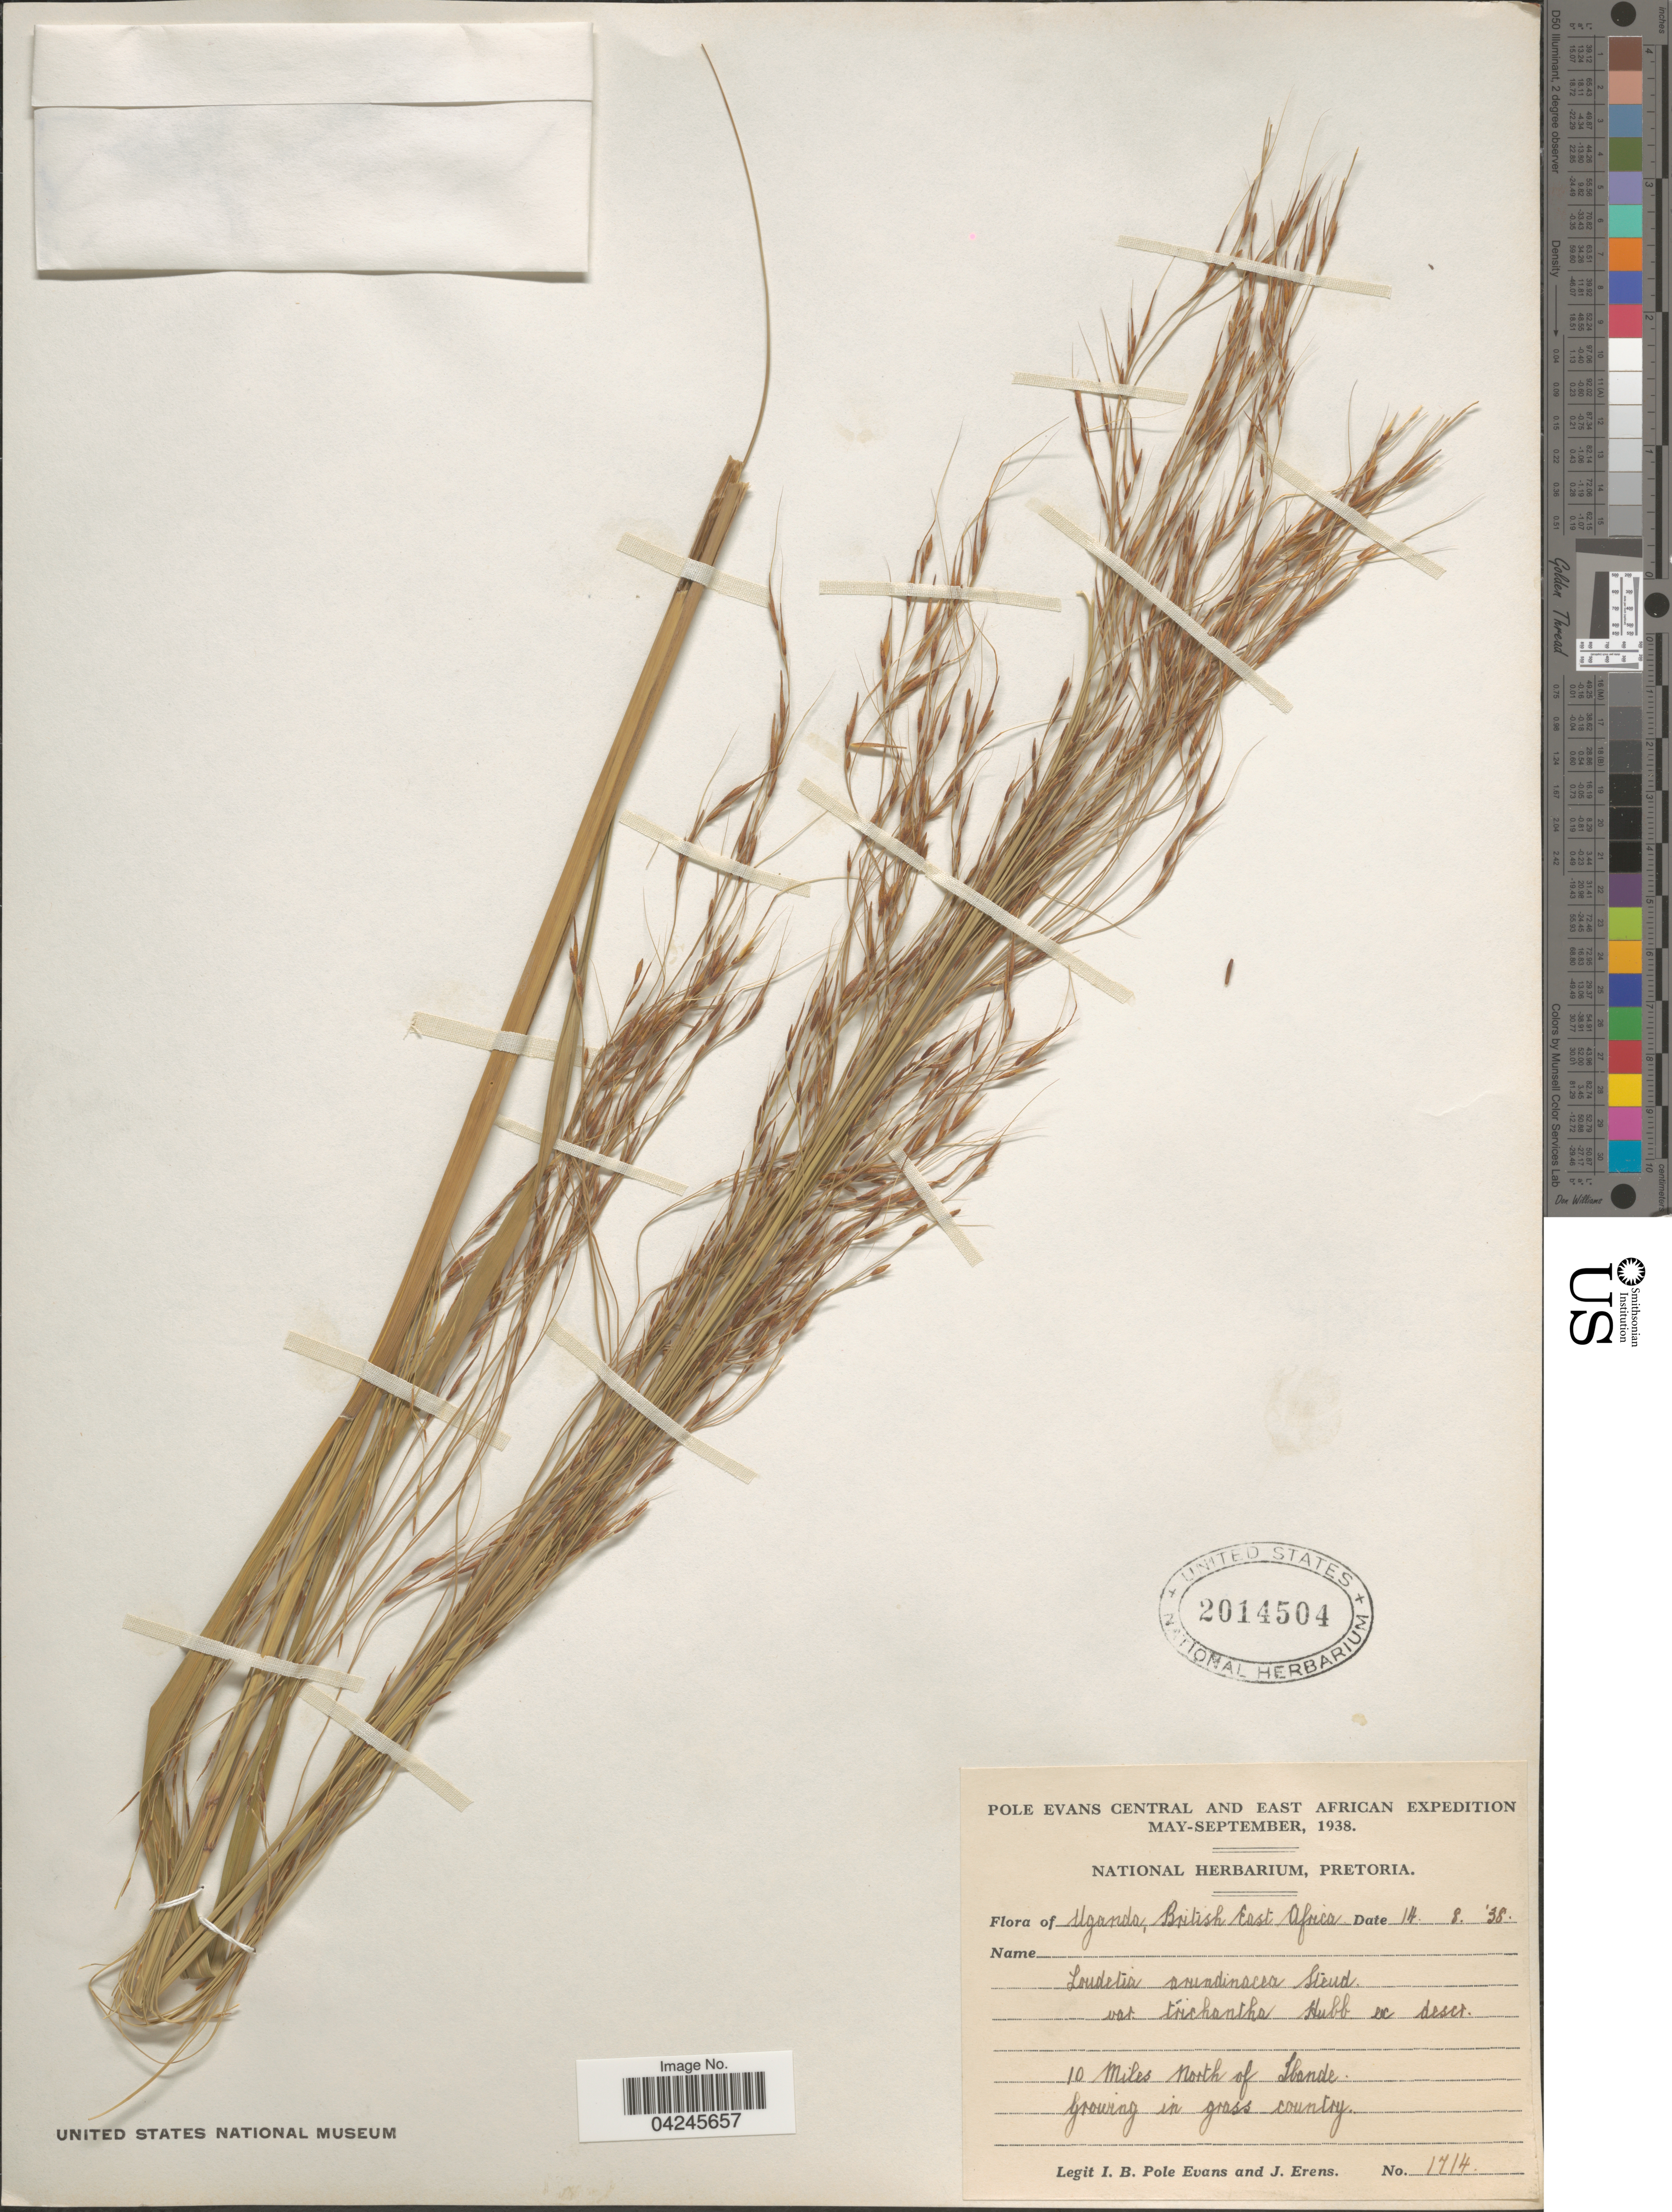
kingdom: Plantae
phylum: Tracheophyta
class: Liliopsida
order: Poales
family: Poaceae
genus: Loudetia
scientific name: Loudetia arundinacea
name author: (Hochst. ex A. Rich.) Steud.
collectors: I. B. Pole-Evans & J. Erens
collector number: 1714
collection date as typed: Transcribed d/m/y: 14/8/38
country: Uganda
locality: Central and East African Expedition May-September, 1938. British East Africa. 10 miles North of Ibande.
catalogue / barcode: US 2014504